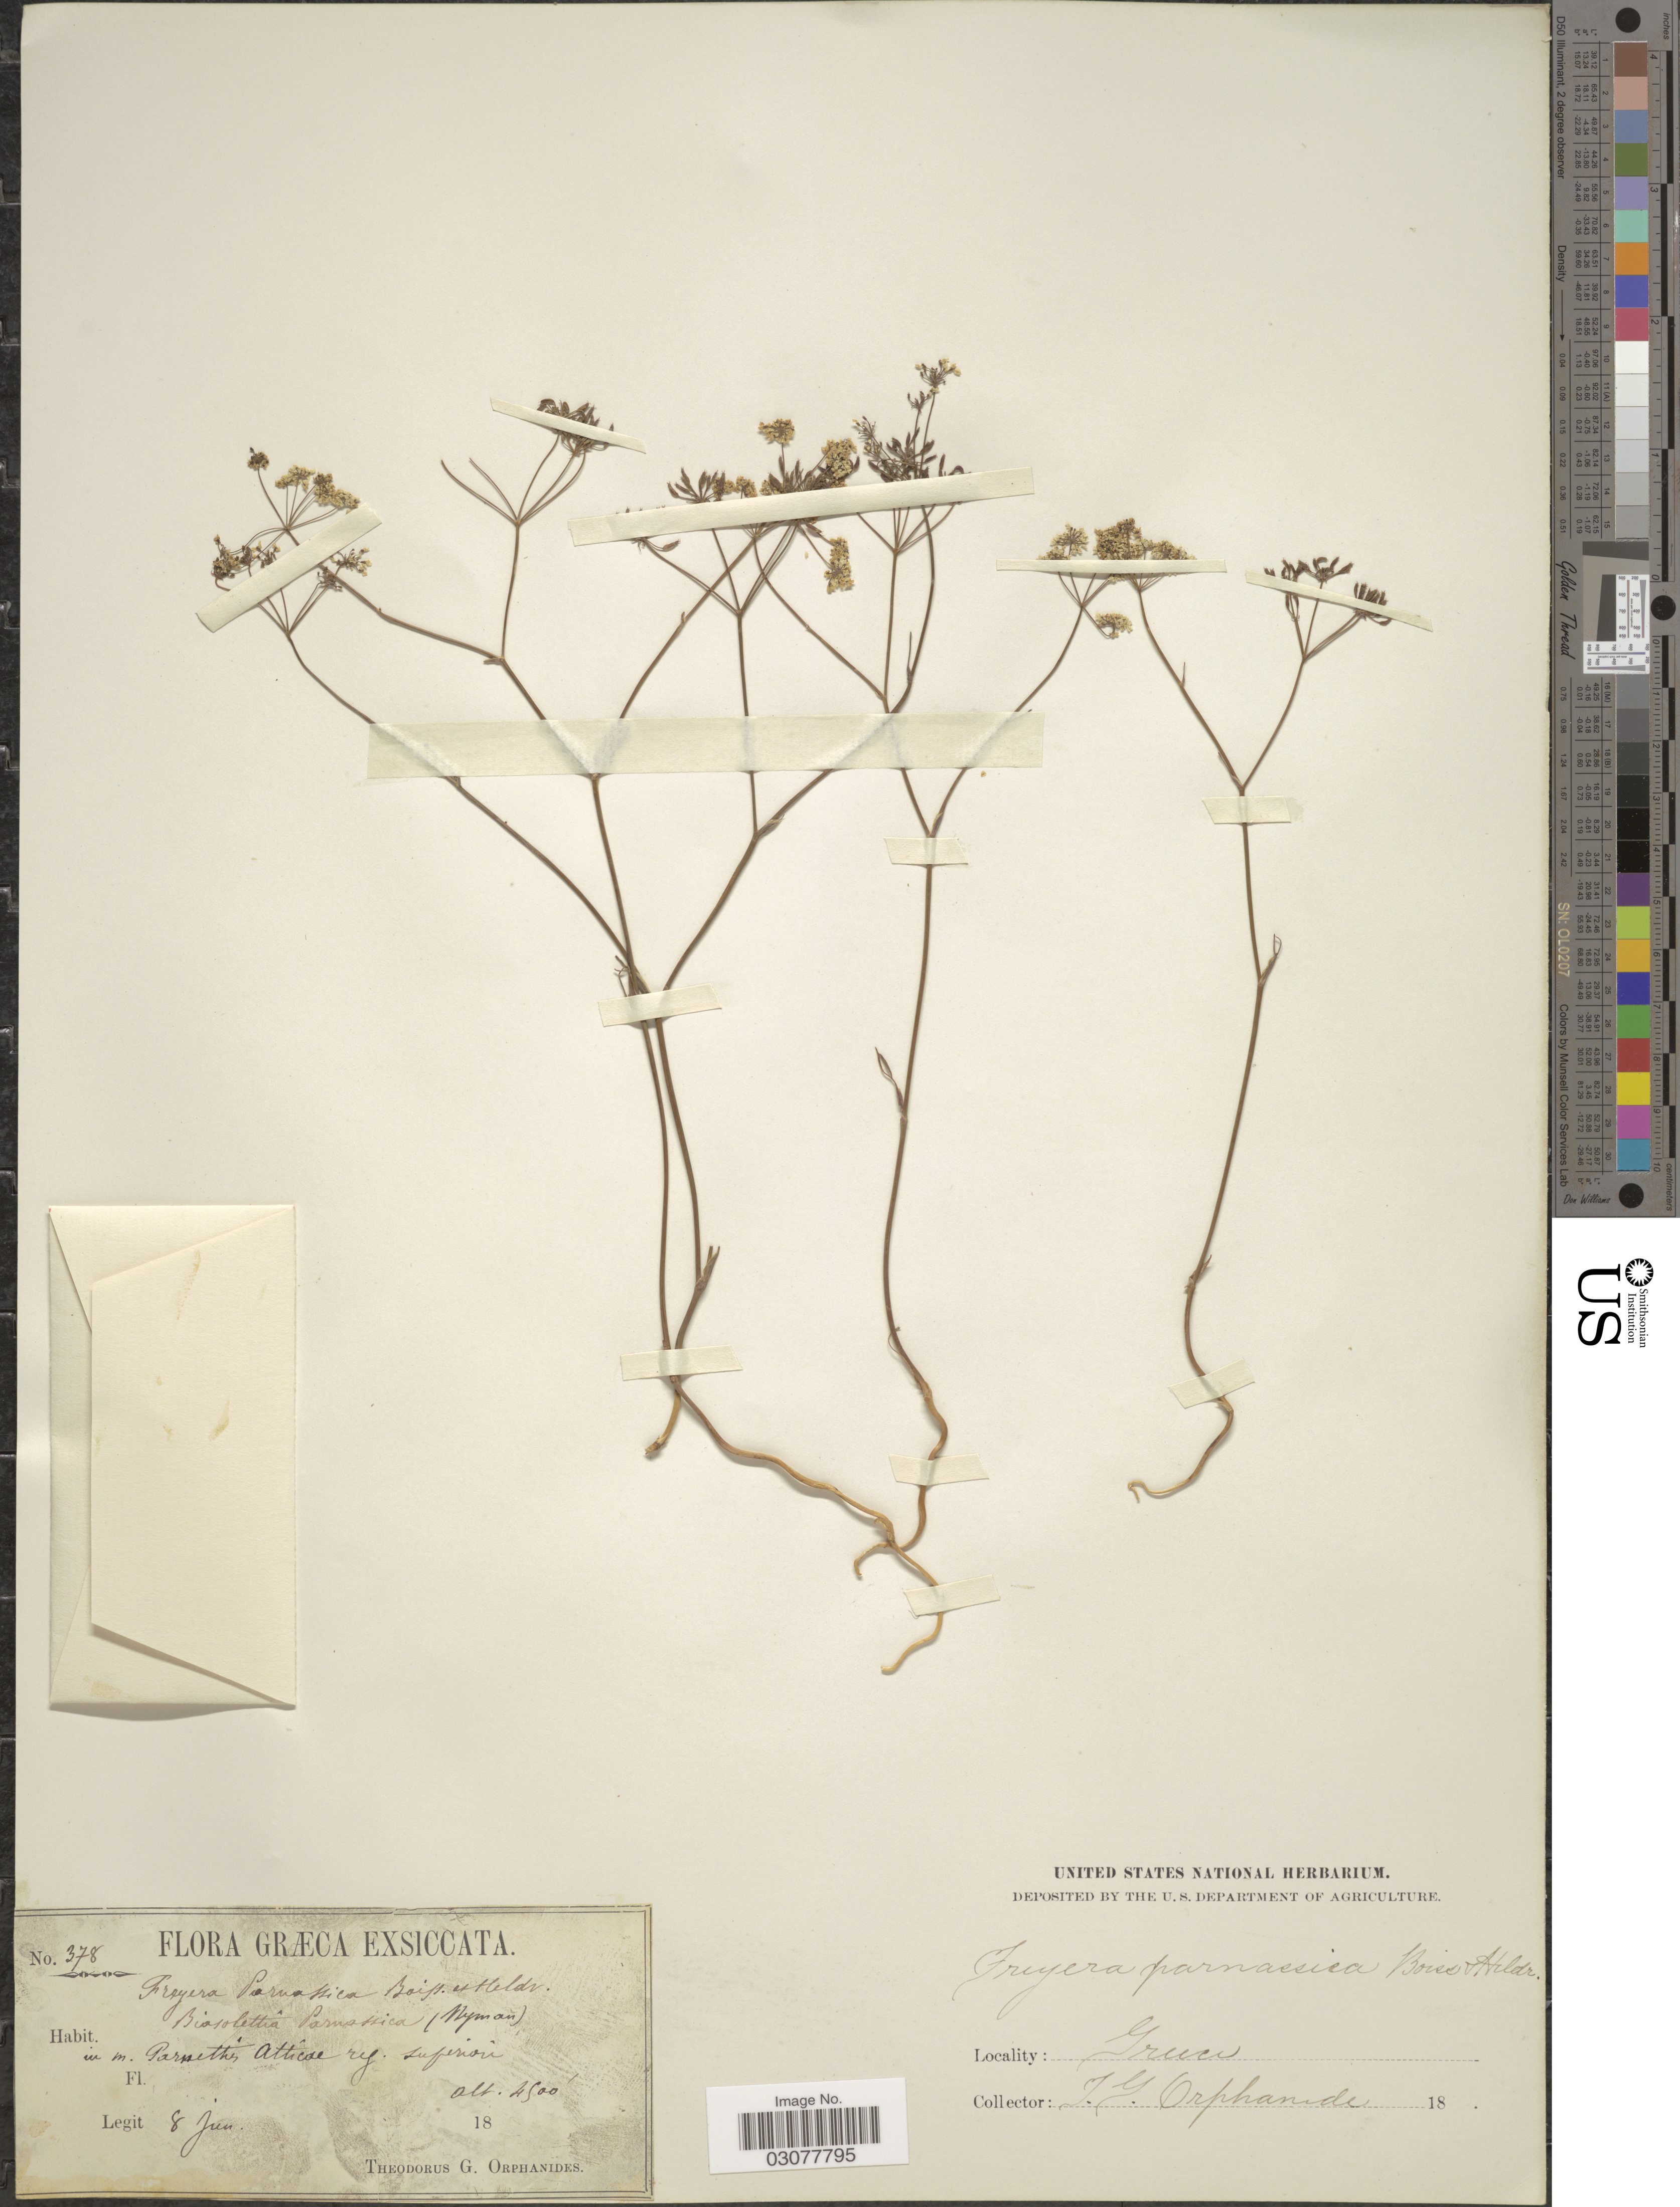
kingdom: Plantae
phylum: Tracheophyta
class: Magnoliopsida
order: Apiales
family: Apiaceae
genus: Geocaryum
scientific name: Geocaryum parnassiacum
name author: (Boiss. & Heldr.) Engstrand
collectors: T. G. Orphanides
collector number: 378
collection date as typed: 8 Jun. 18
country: Greece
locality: In m. Parnethes Atticae reg. superiori.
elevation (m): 1372